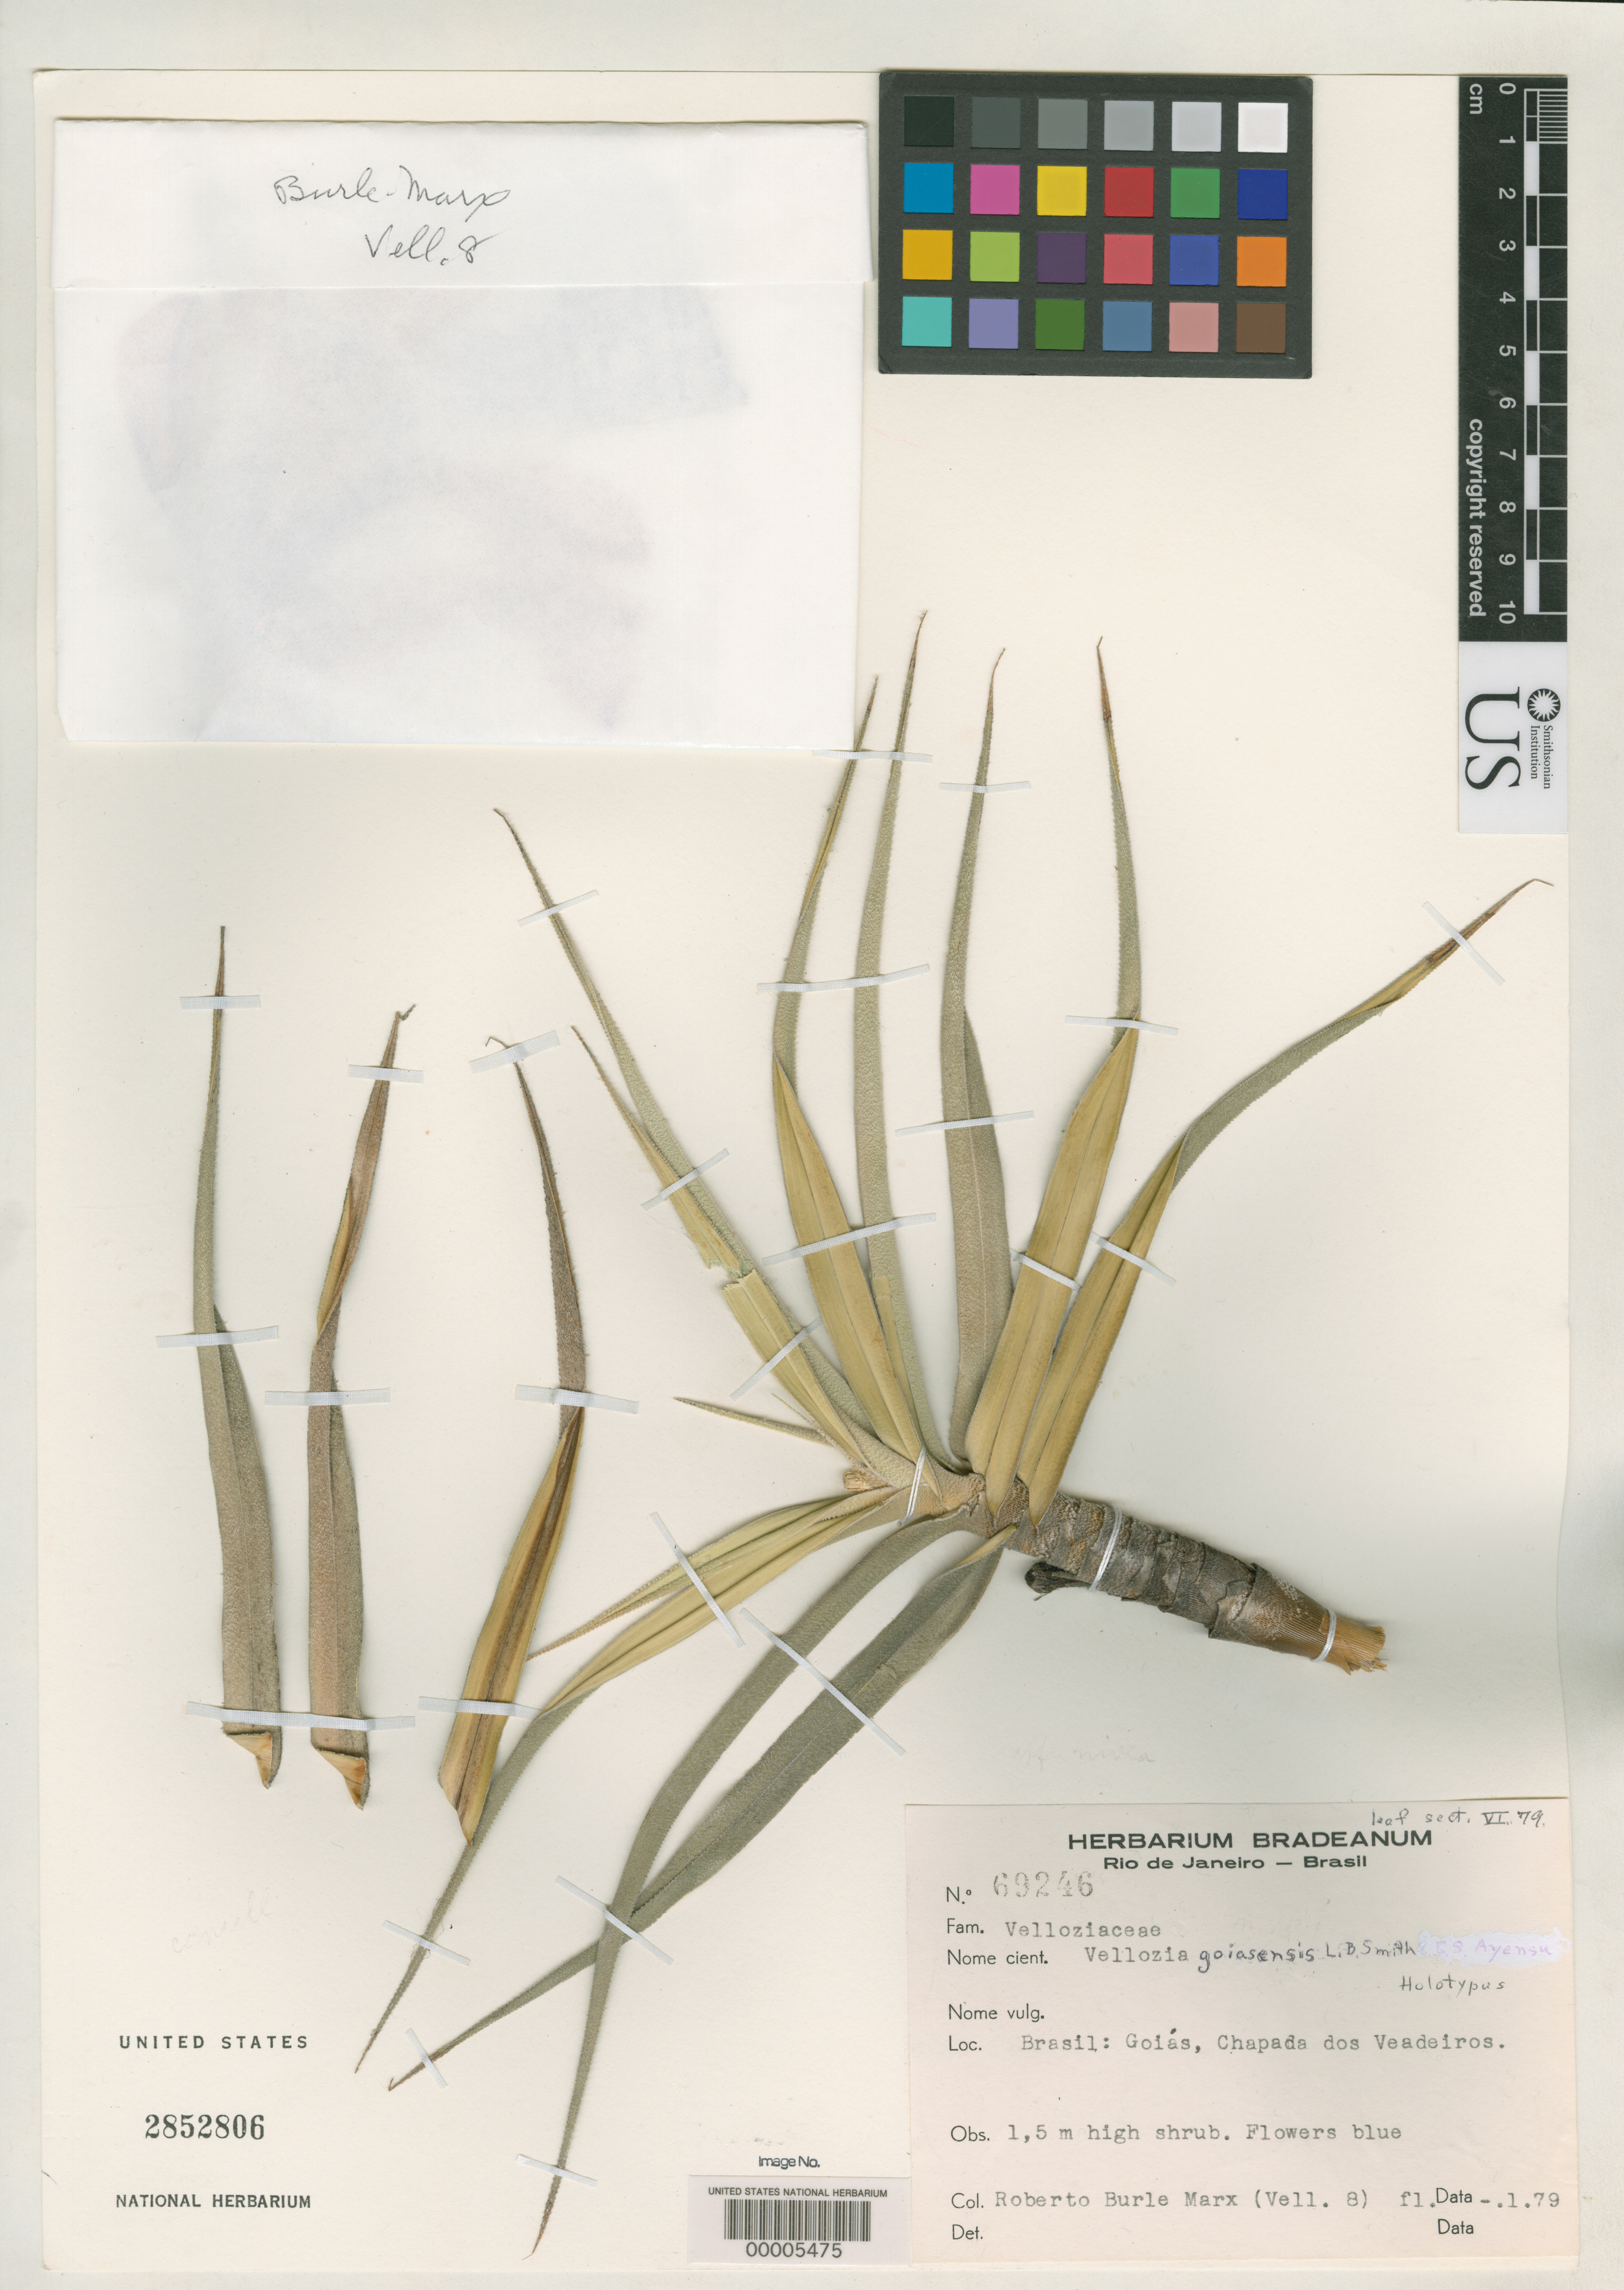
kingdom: Plantae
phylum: Tracheophyta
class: Liliopsida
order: Pandanales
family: Velloziaceae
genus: Vellozia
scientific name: Vellozia goiasensis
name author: L.B. Sm.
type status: Holotype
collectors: R. Burle-Marx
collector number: Herb. Brade 69246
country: Brazil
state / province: Goiás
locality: Chapada dos Veadeiros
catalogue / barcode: US 2852806